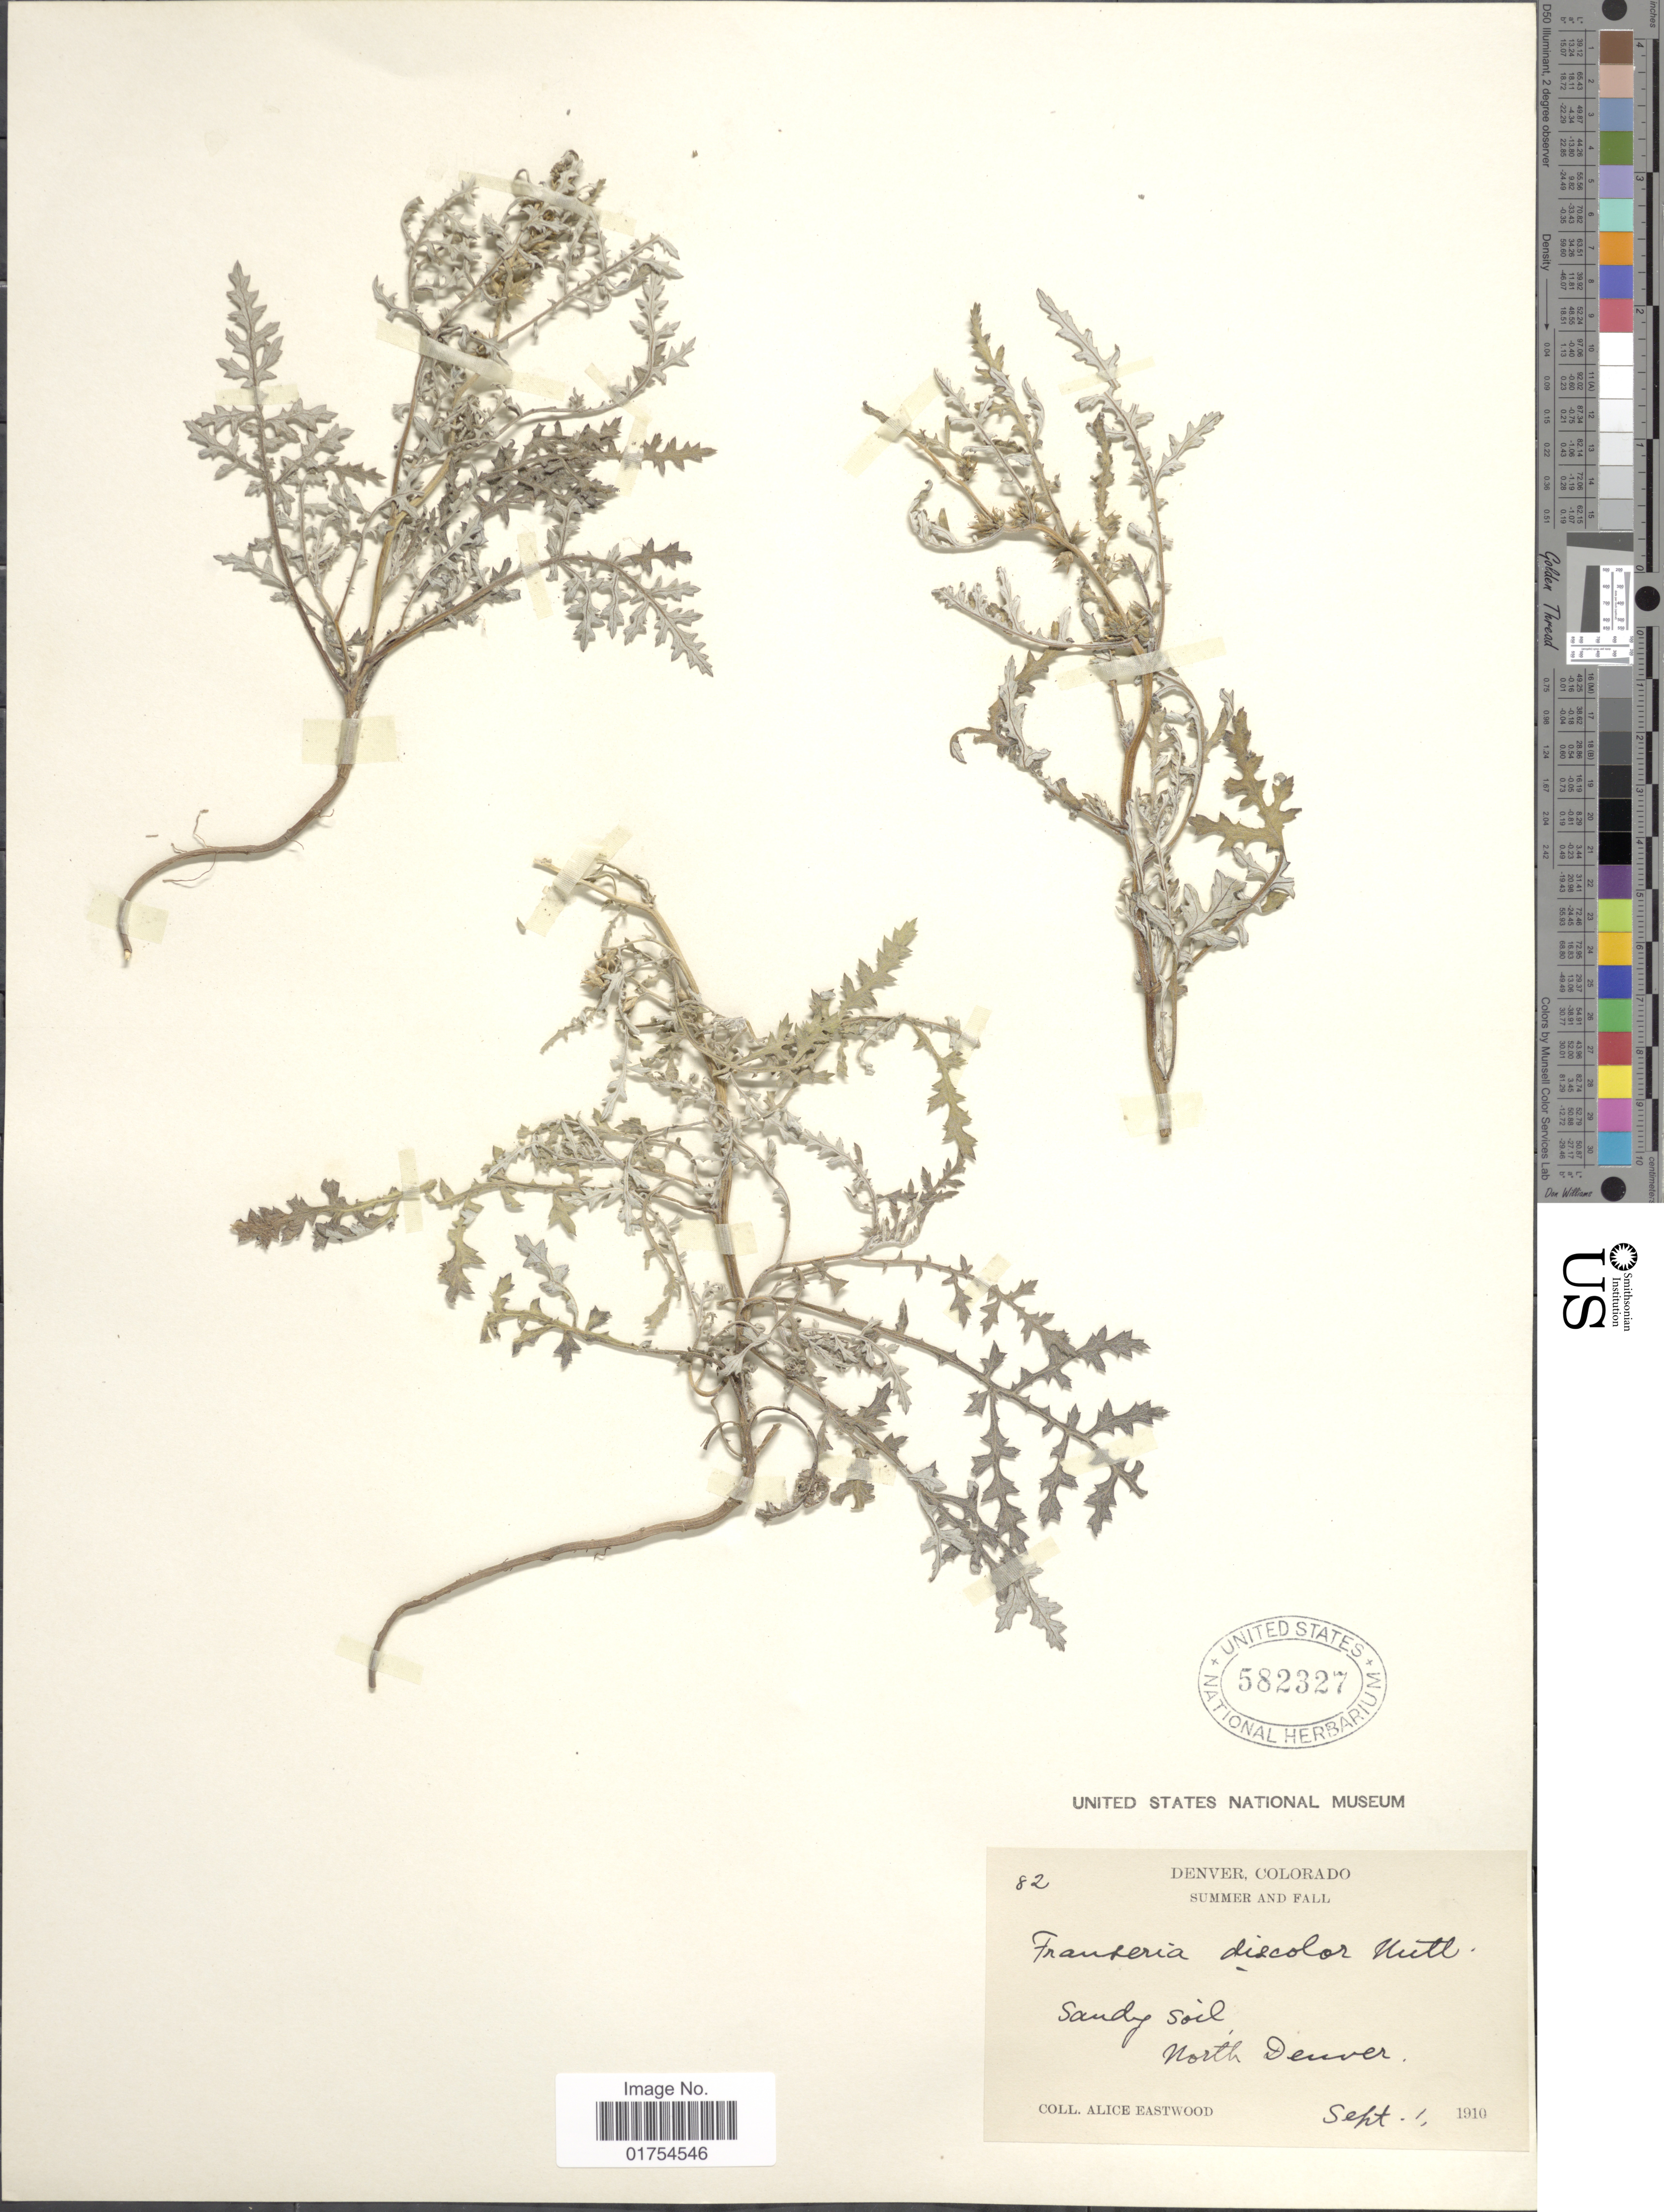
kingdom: Plantae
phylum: Tracheophyta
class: Magnoliopsida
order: Asterales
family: Asteraceae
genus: Franseria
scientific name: Franseria discolor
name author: Nutt.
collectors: A. Eastwood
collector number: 82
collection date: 1910-09-01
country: United States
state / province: Colorado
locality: Denver, North Denver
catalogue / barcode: US 582327